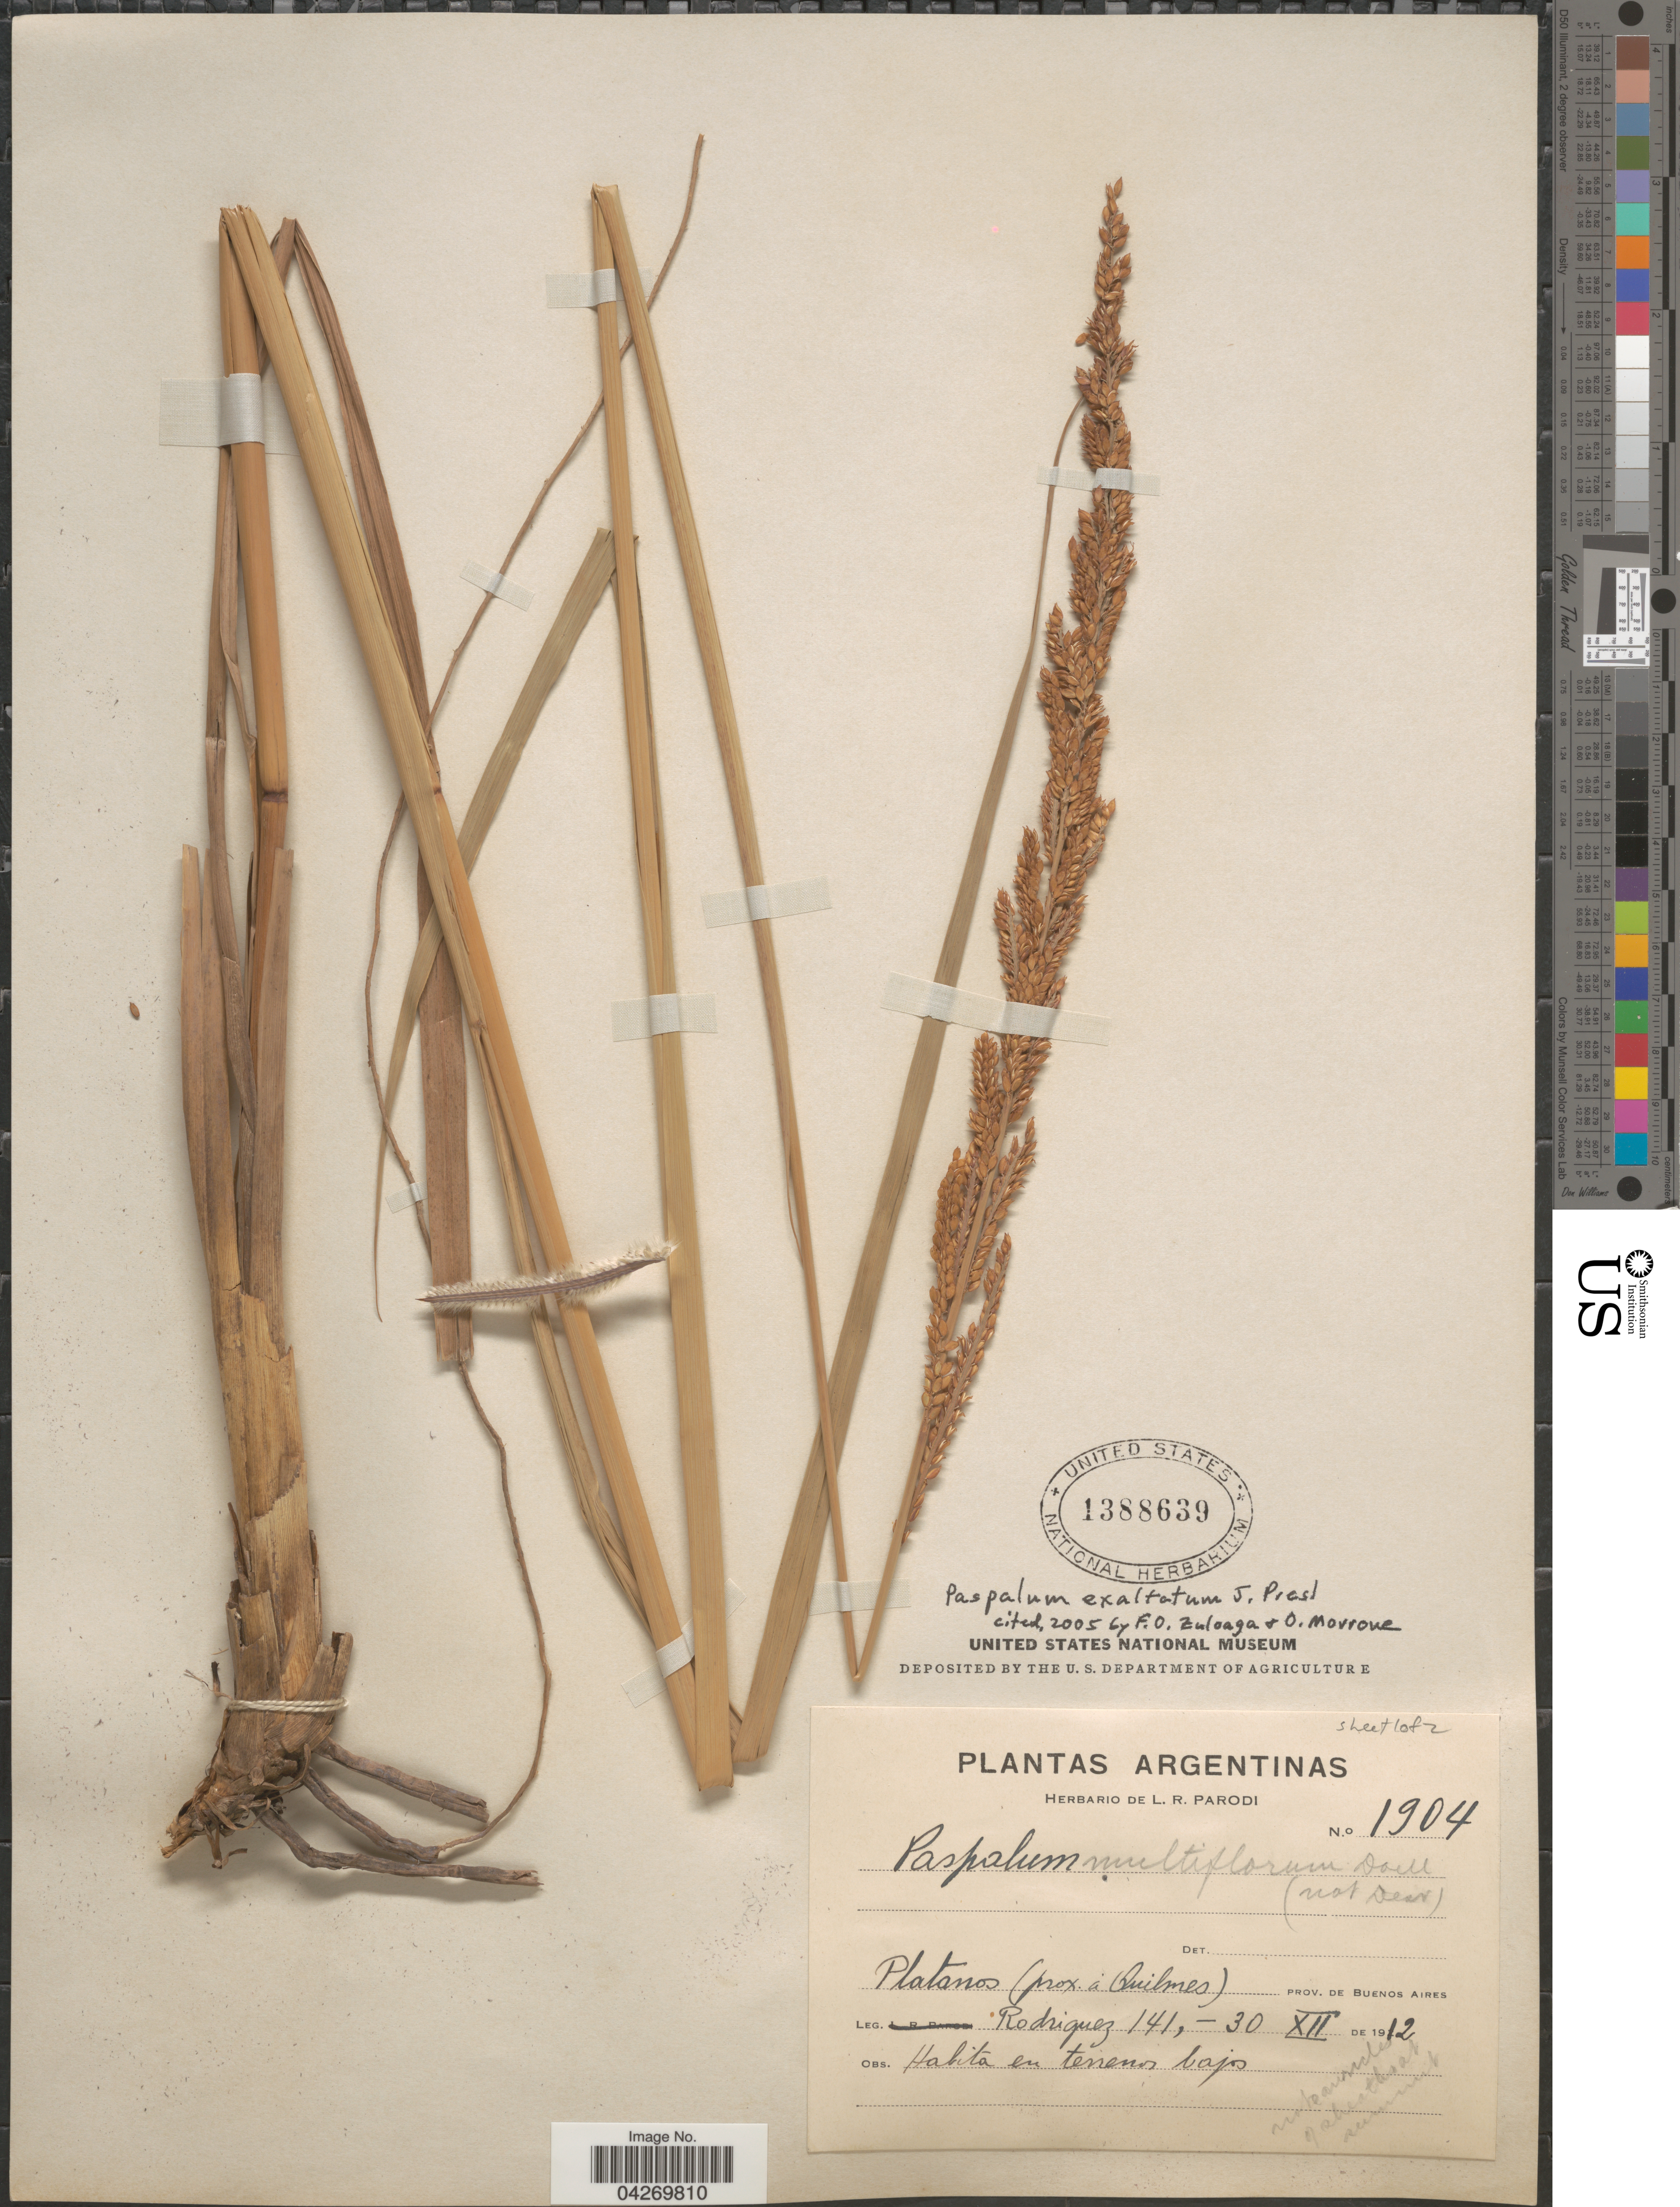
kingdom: Plantae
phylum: Tracheophyta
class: Liliopsida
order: Poales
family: Poaceae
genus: Paspalum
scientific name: Paspalum exaltatum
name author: J. Presl in C. Presl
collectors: Rodriguez, --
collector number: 1904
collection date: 1912-12-30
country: Argentina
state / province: Buenos Aires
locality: Platanos (prox. á Quilmes). prov. de Buenos Aires.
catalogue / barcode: US 1388639